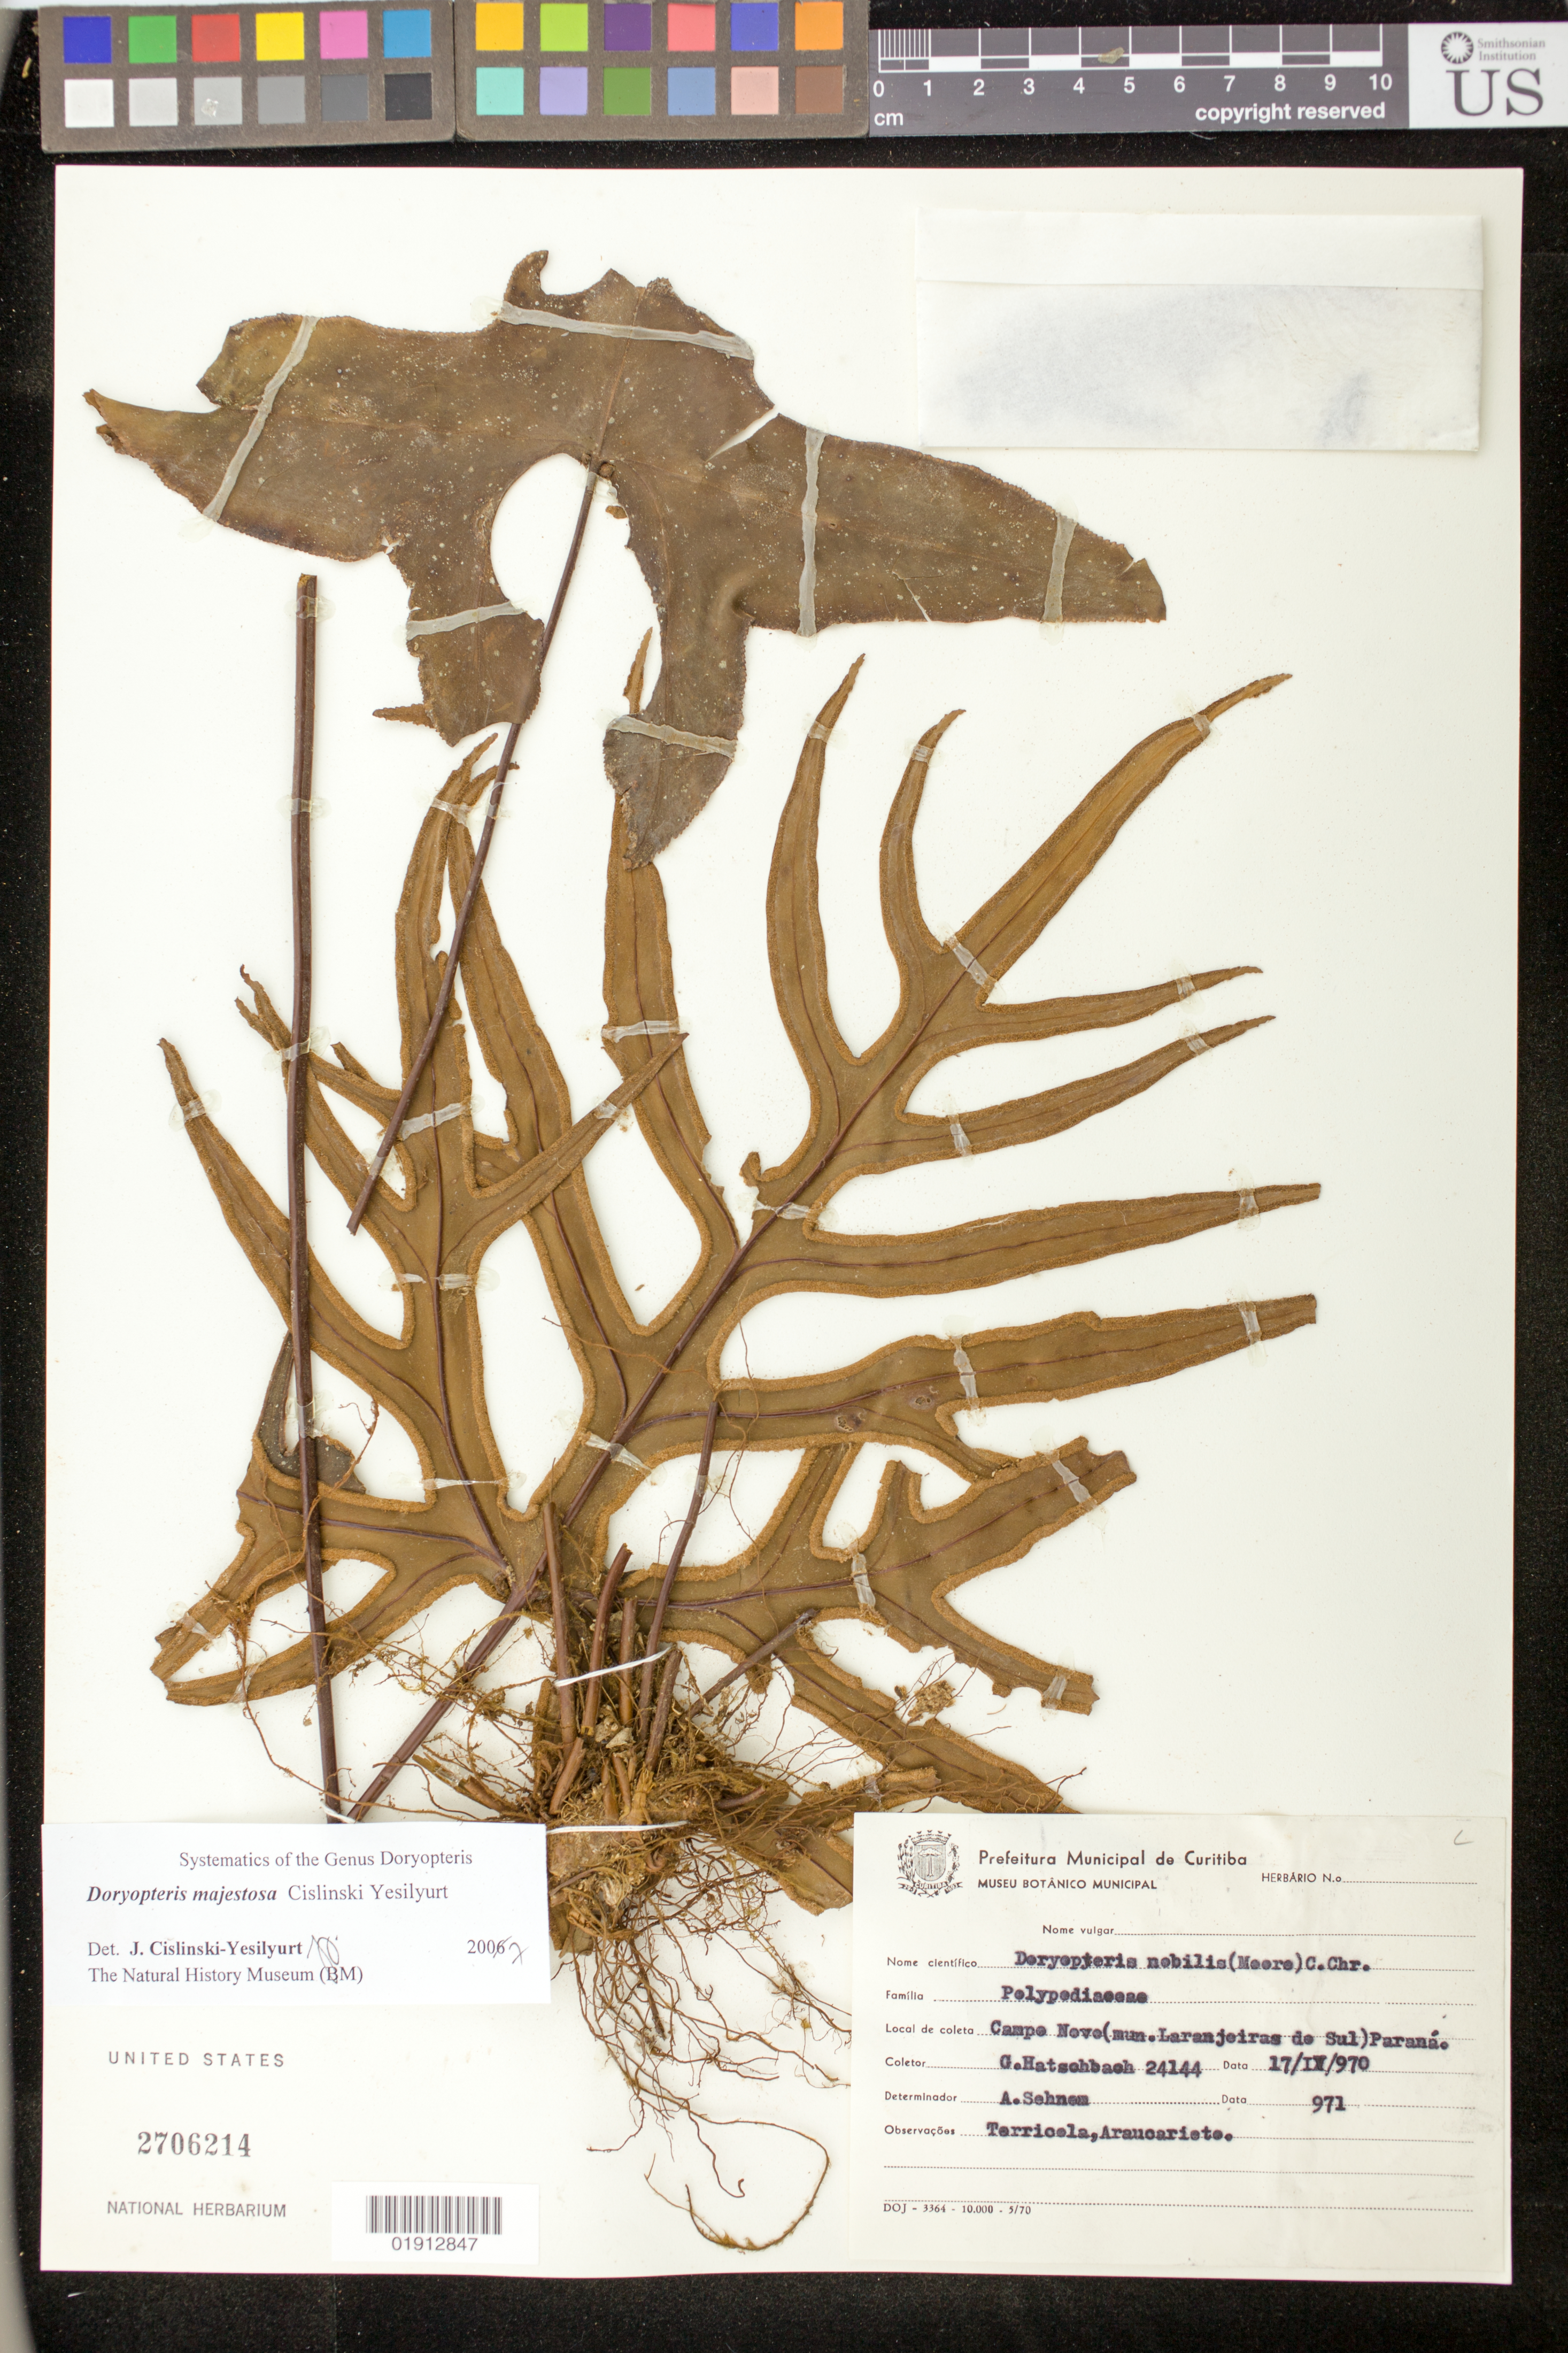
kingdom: Plantae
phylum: Tracheophyta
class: Polypodiopsida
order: Polypodiales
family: Pteridaceae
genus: Doryopteris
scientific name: Doryopteris majestosa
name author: Yesilyurt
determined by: Yesilyurt, J. C.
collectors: G. Hatschbach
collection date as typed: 17/IX/970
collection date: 1970-09-17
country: Brazil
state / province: Paraná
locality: Mun. Laranjeiras do Sul, Campo Novo.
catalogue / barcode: US 2706214